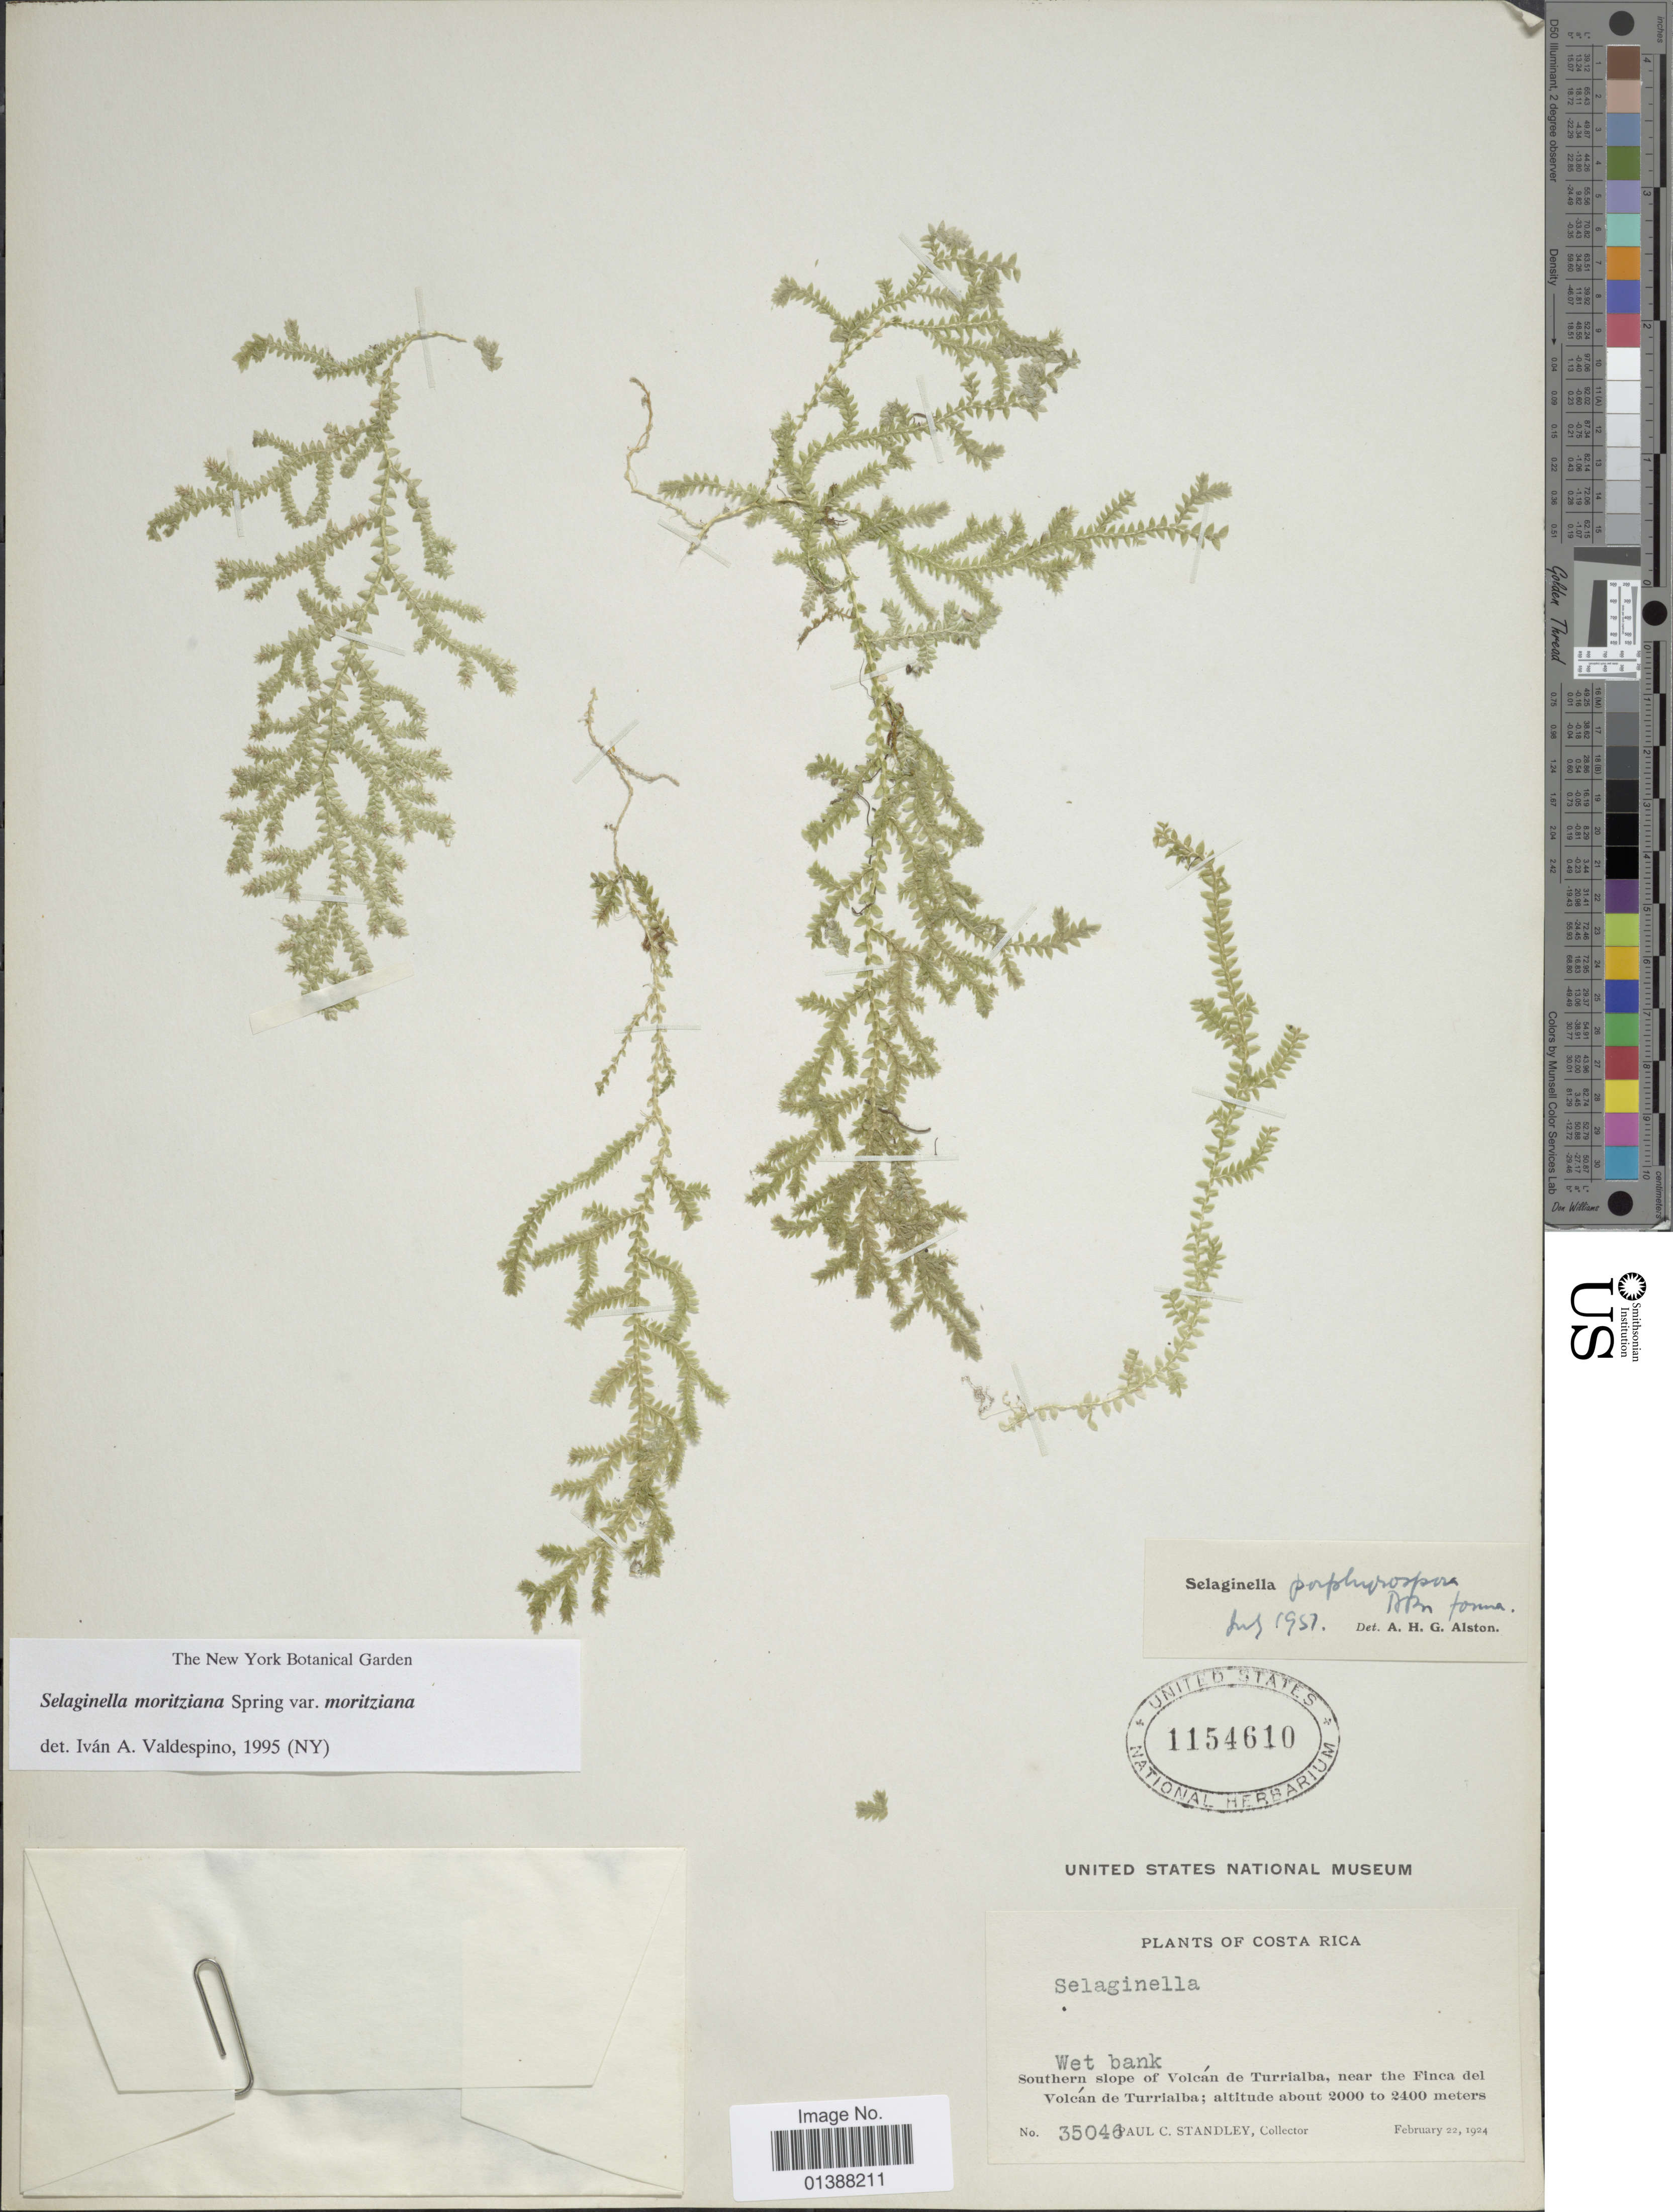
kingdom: Plantae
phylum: Tracheophyta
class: Lycopodiopsida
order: Selaginellales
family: Selaginellaceae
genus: Selaginella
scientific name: Selaginella moritziana var. moritziana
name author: Spring ex Klotzsch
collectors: P. C. Standley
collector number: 35046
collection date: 1924-02-22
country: Costa Rica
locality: Southern slope of Volcán de Turrialba, near the Finca del Volcán de Turrialba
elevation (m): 2000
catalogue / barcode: US 1154610